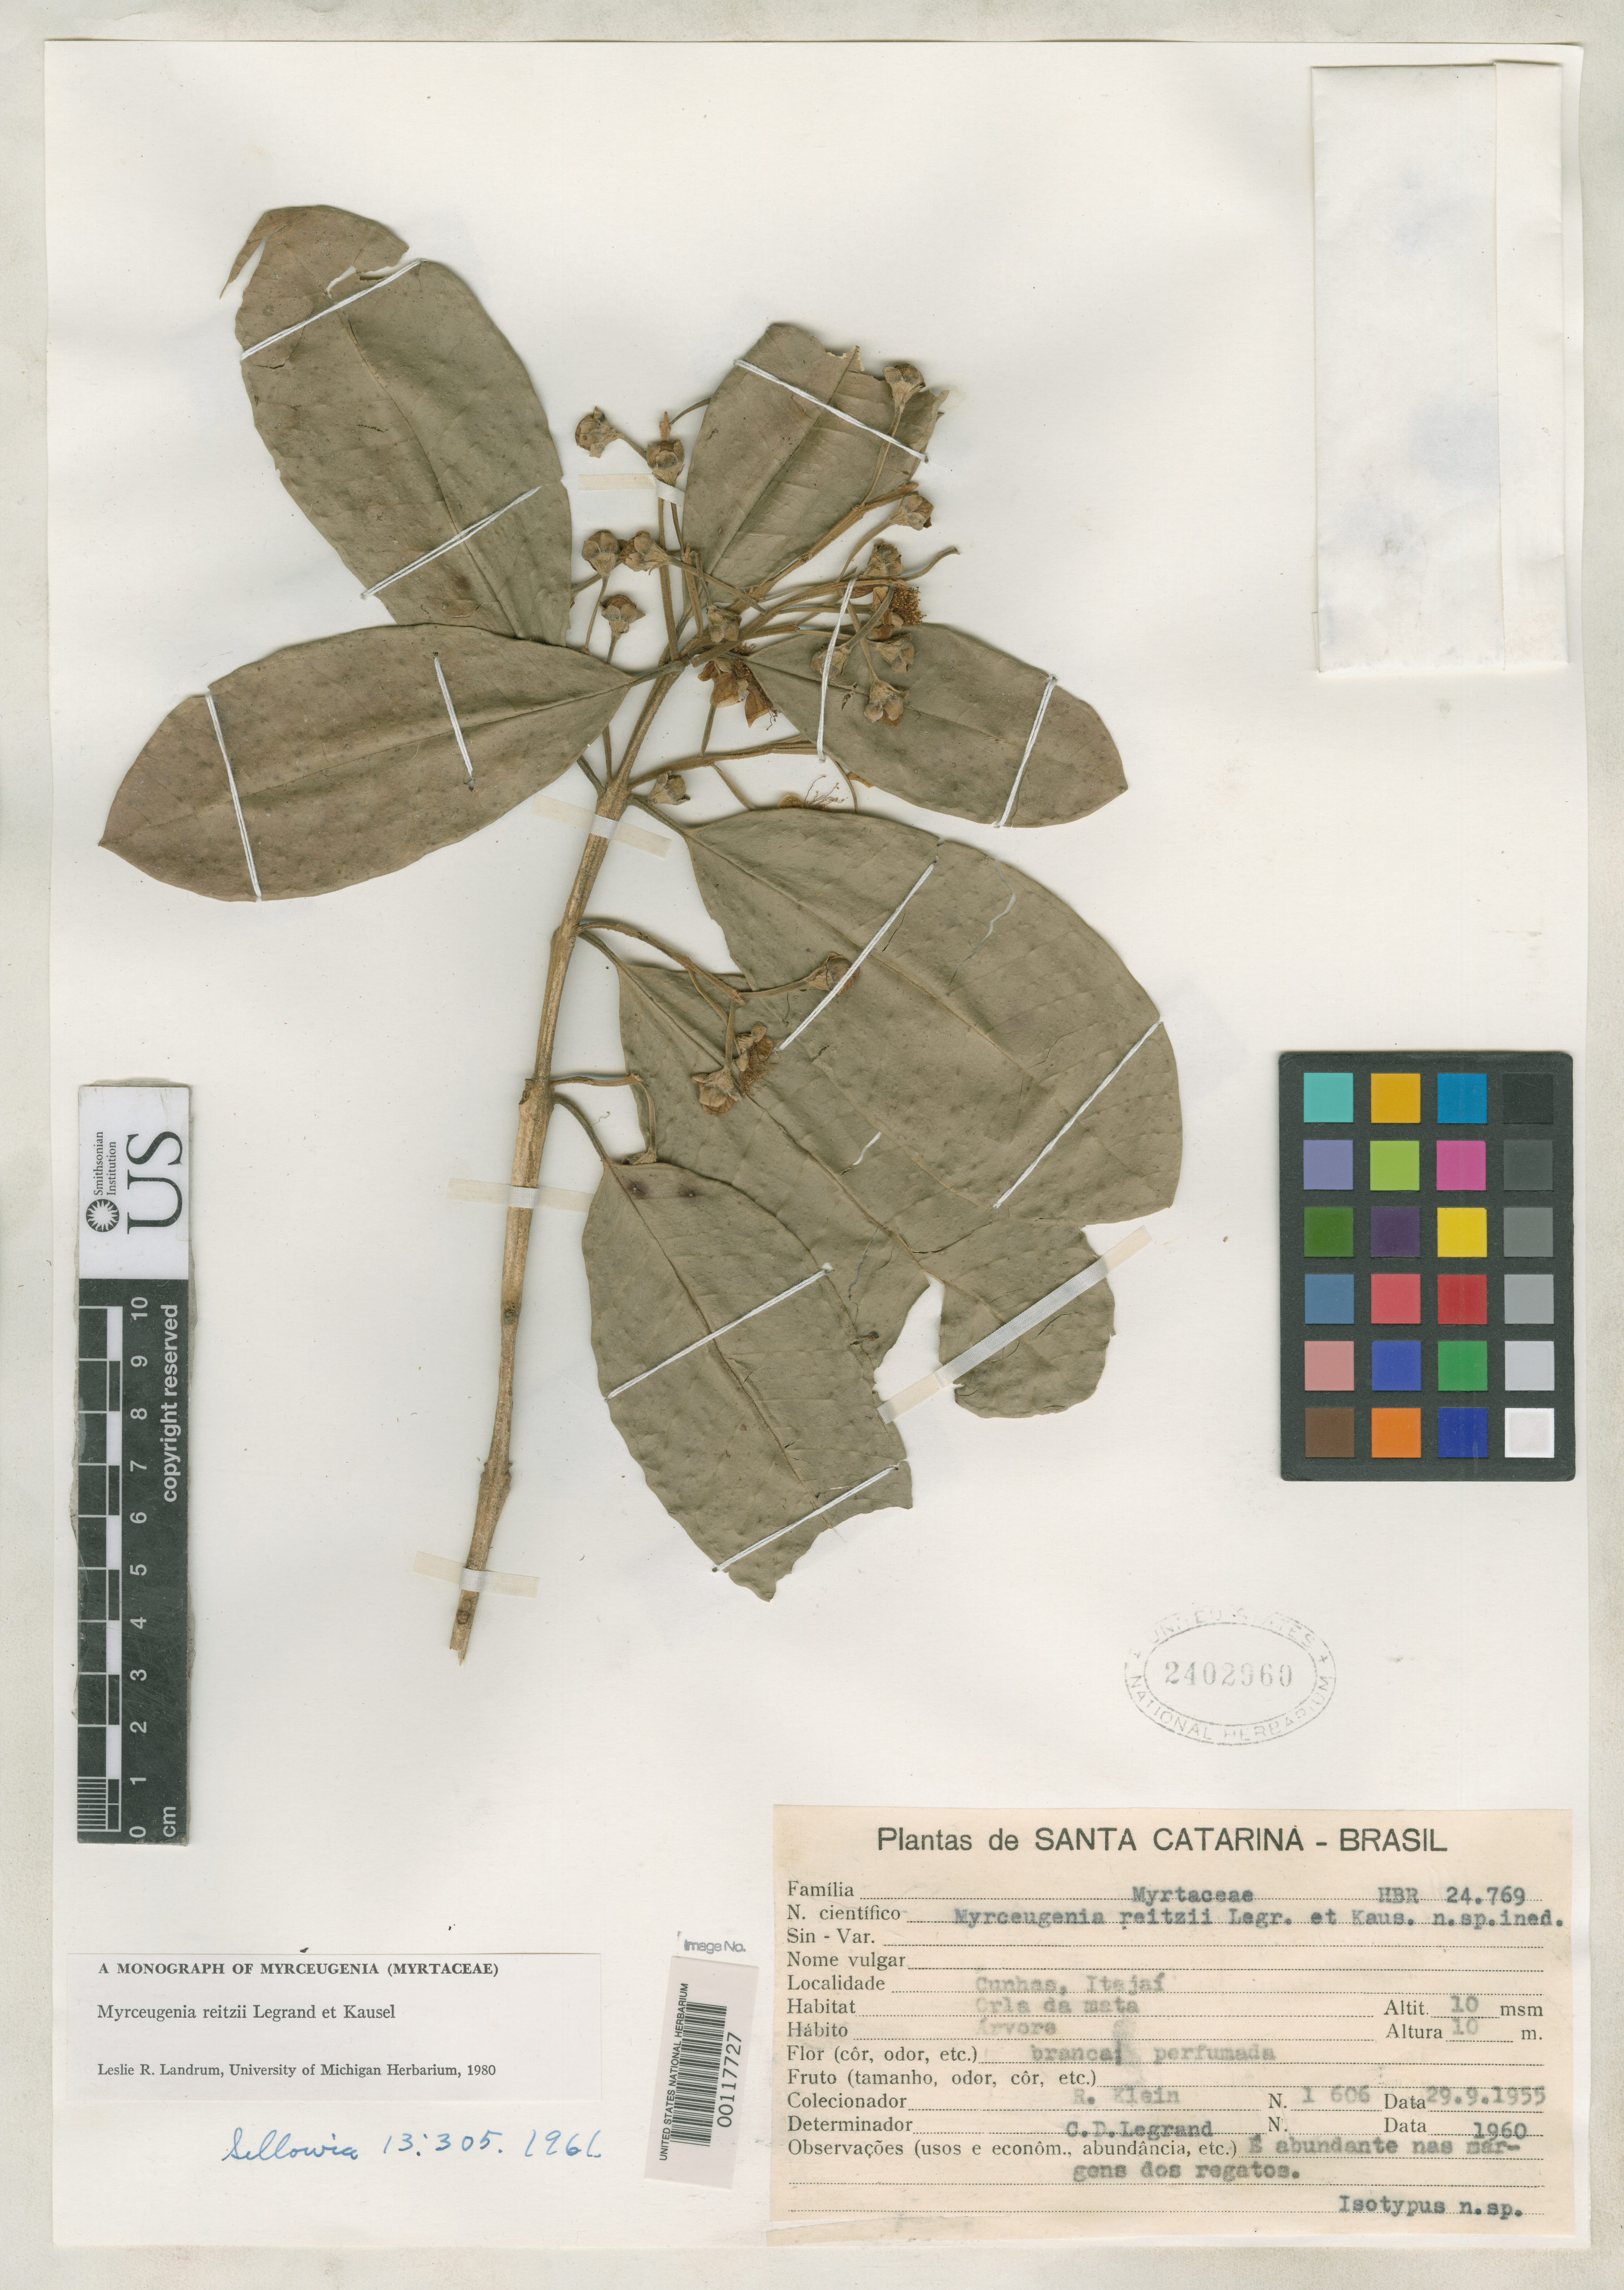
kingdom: Plantae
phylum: Tracheophyta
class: Magnoliopsida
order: Myrtales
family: Myrtaceae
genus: Myrceugenia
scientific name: Myrceugenia reitzii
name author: D. Legrand & Kausel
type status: Isotype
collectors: R. M. Klein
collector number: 1606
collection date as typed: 29 Sep 1960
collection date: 1960-09-29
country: Brazil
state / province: Santa Catarina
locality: Cunhas, Itajai.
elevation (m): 10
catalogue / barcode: US 2402960